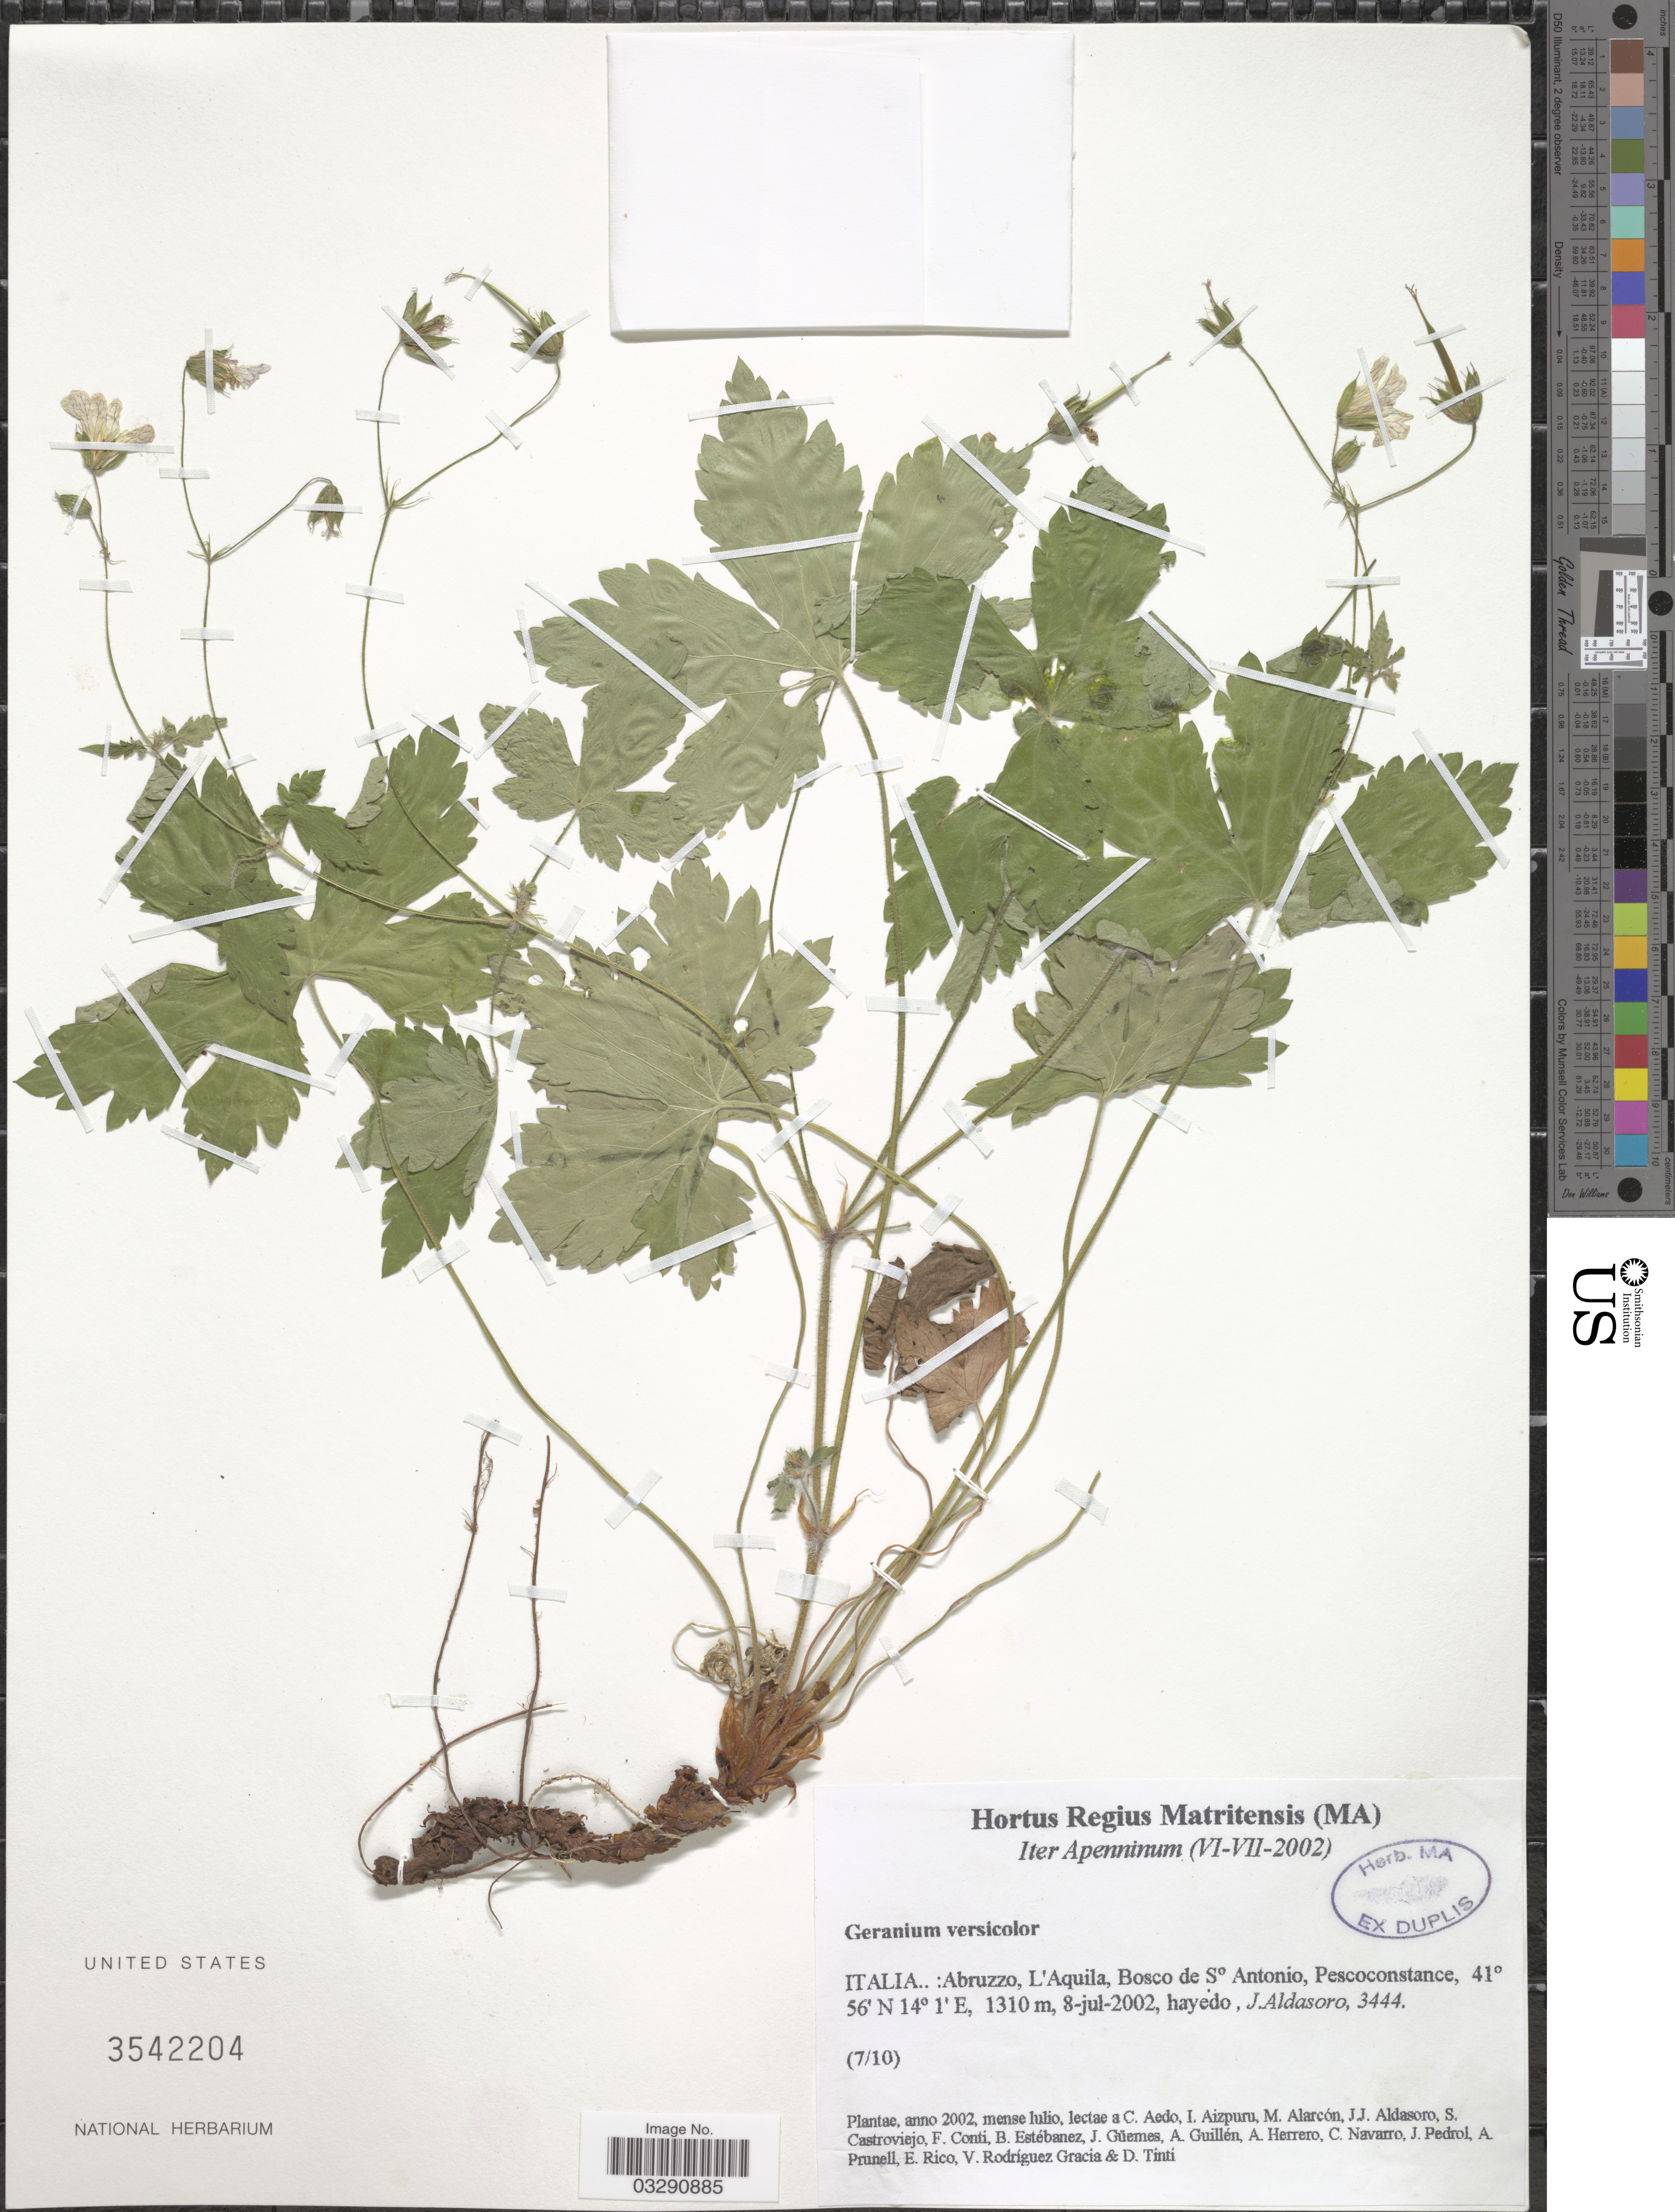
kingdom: Plantae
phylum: Tracheophyta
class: Magnoliopsida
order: Geraniales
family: Geraniaceae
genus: Geranium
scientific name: Geranium versicolor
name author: L.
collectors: J. Aldasoro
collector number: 3444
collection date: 2002-07-08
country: Italy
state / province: Abruzzo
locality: Italia, Bosco de S° Antonio, Pescoconstance.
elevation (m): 1310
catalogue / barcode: US 3542204